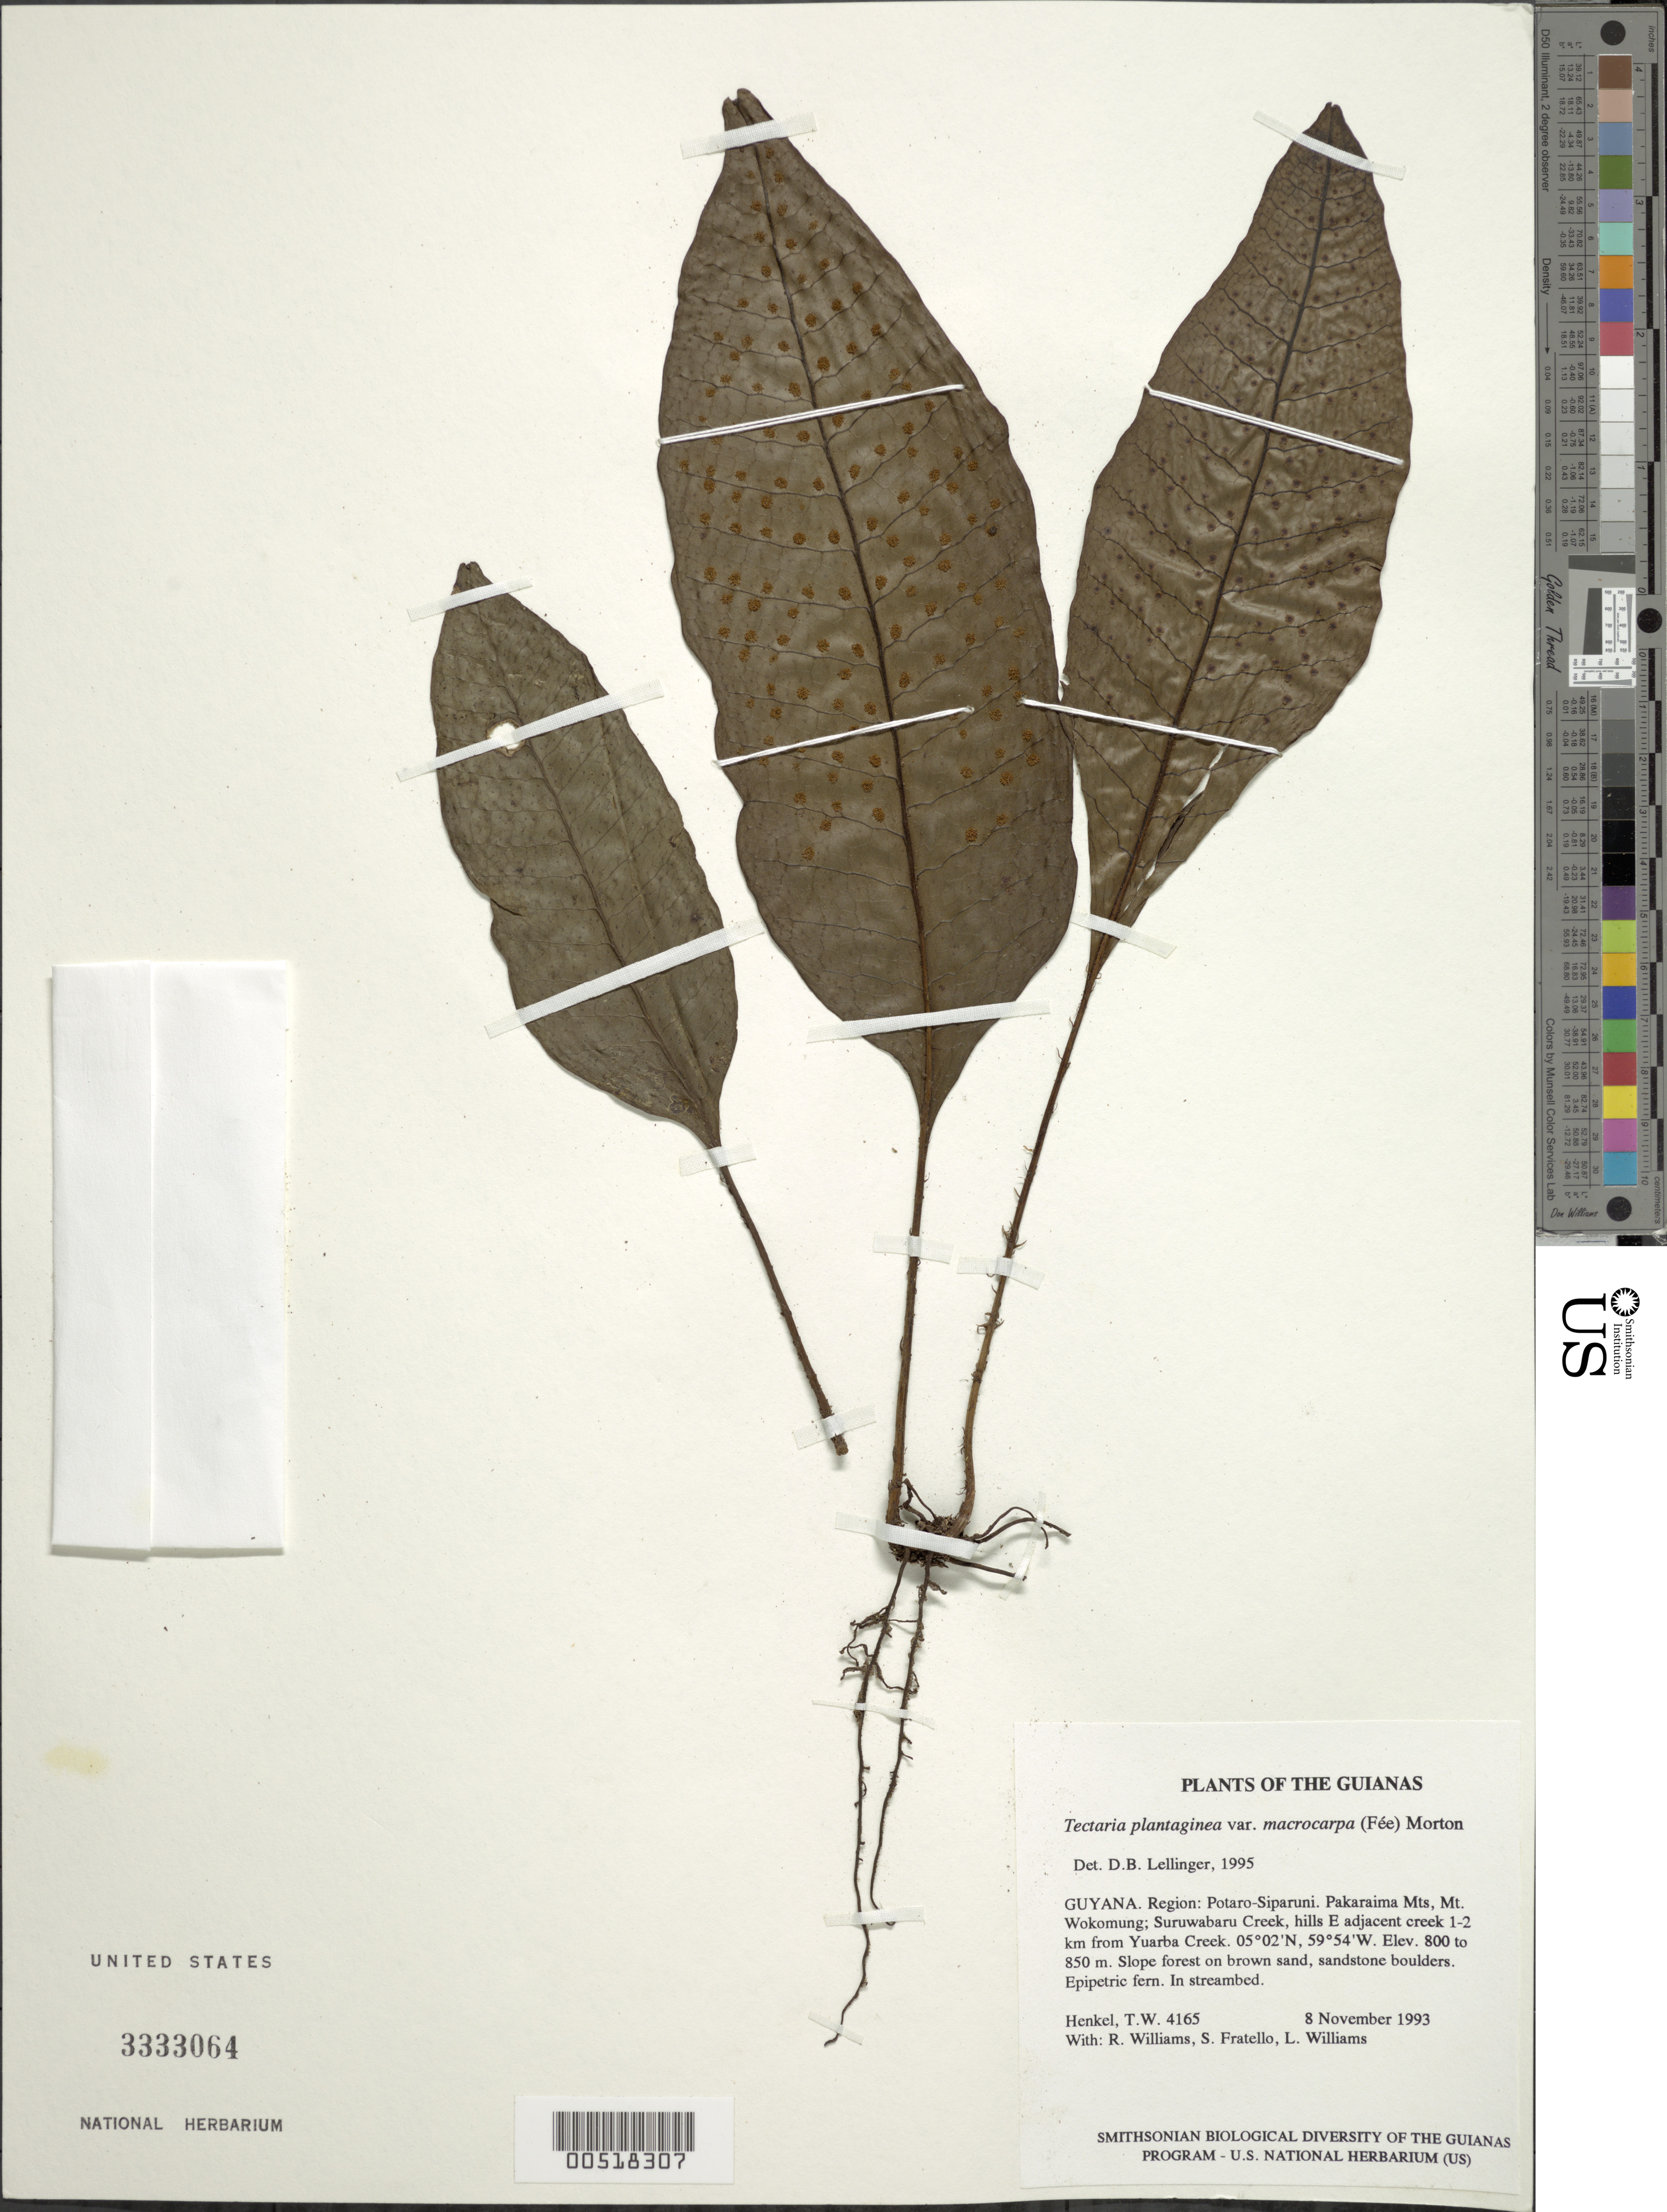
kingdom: Plantae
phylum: Tracheophyta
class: Polypodiopsida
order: Polypodiales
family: Tectariaceae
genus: Tectaria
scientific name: Tectaria plantaginea var. macrocarpa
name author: (Fée) C.V. Morton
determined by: Lellinger, David B., (BOT), Smithsonian Institution - National Museum of Natural History (UNITED STATES)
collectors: T. Henkel, R. Williams, S. Fratello & L. Williams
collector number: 4165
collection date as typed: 8 November 1993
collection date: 1993-11-08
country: Guyana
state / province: Potaro-Siparuni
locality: Pakaraima Mts, Mt. Wokomung; Suruwabaru Creek, hills E adjacent creek 1-2 km from Yuarba Creek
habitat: Slope forest on brown sand, sandstone boulders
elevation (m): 800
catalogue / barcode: US 3333064